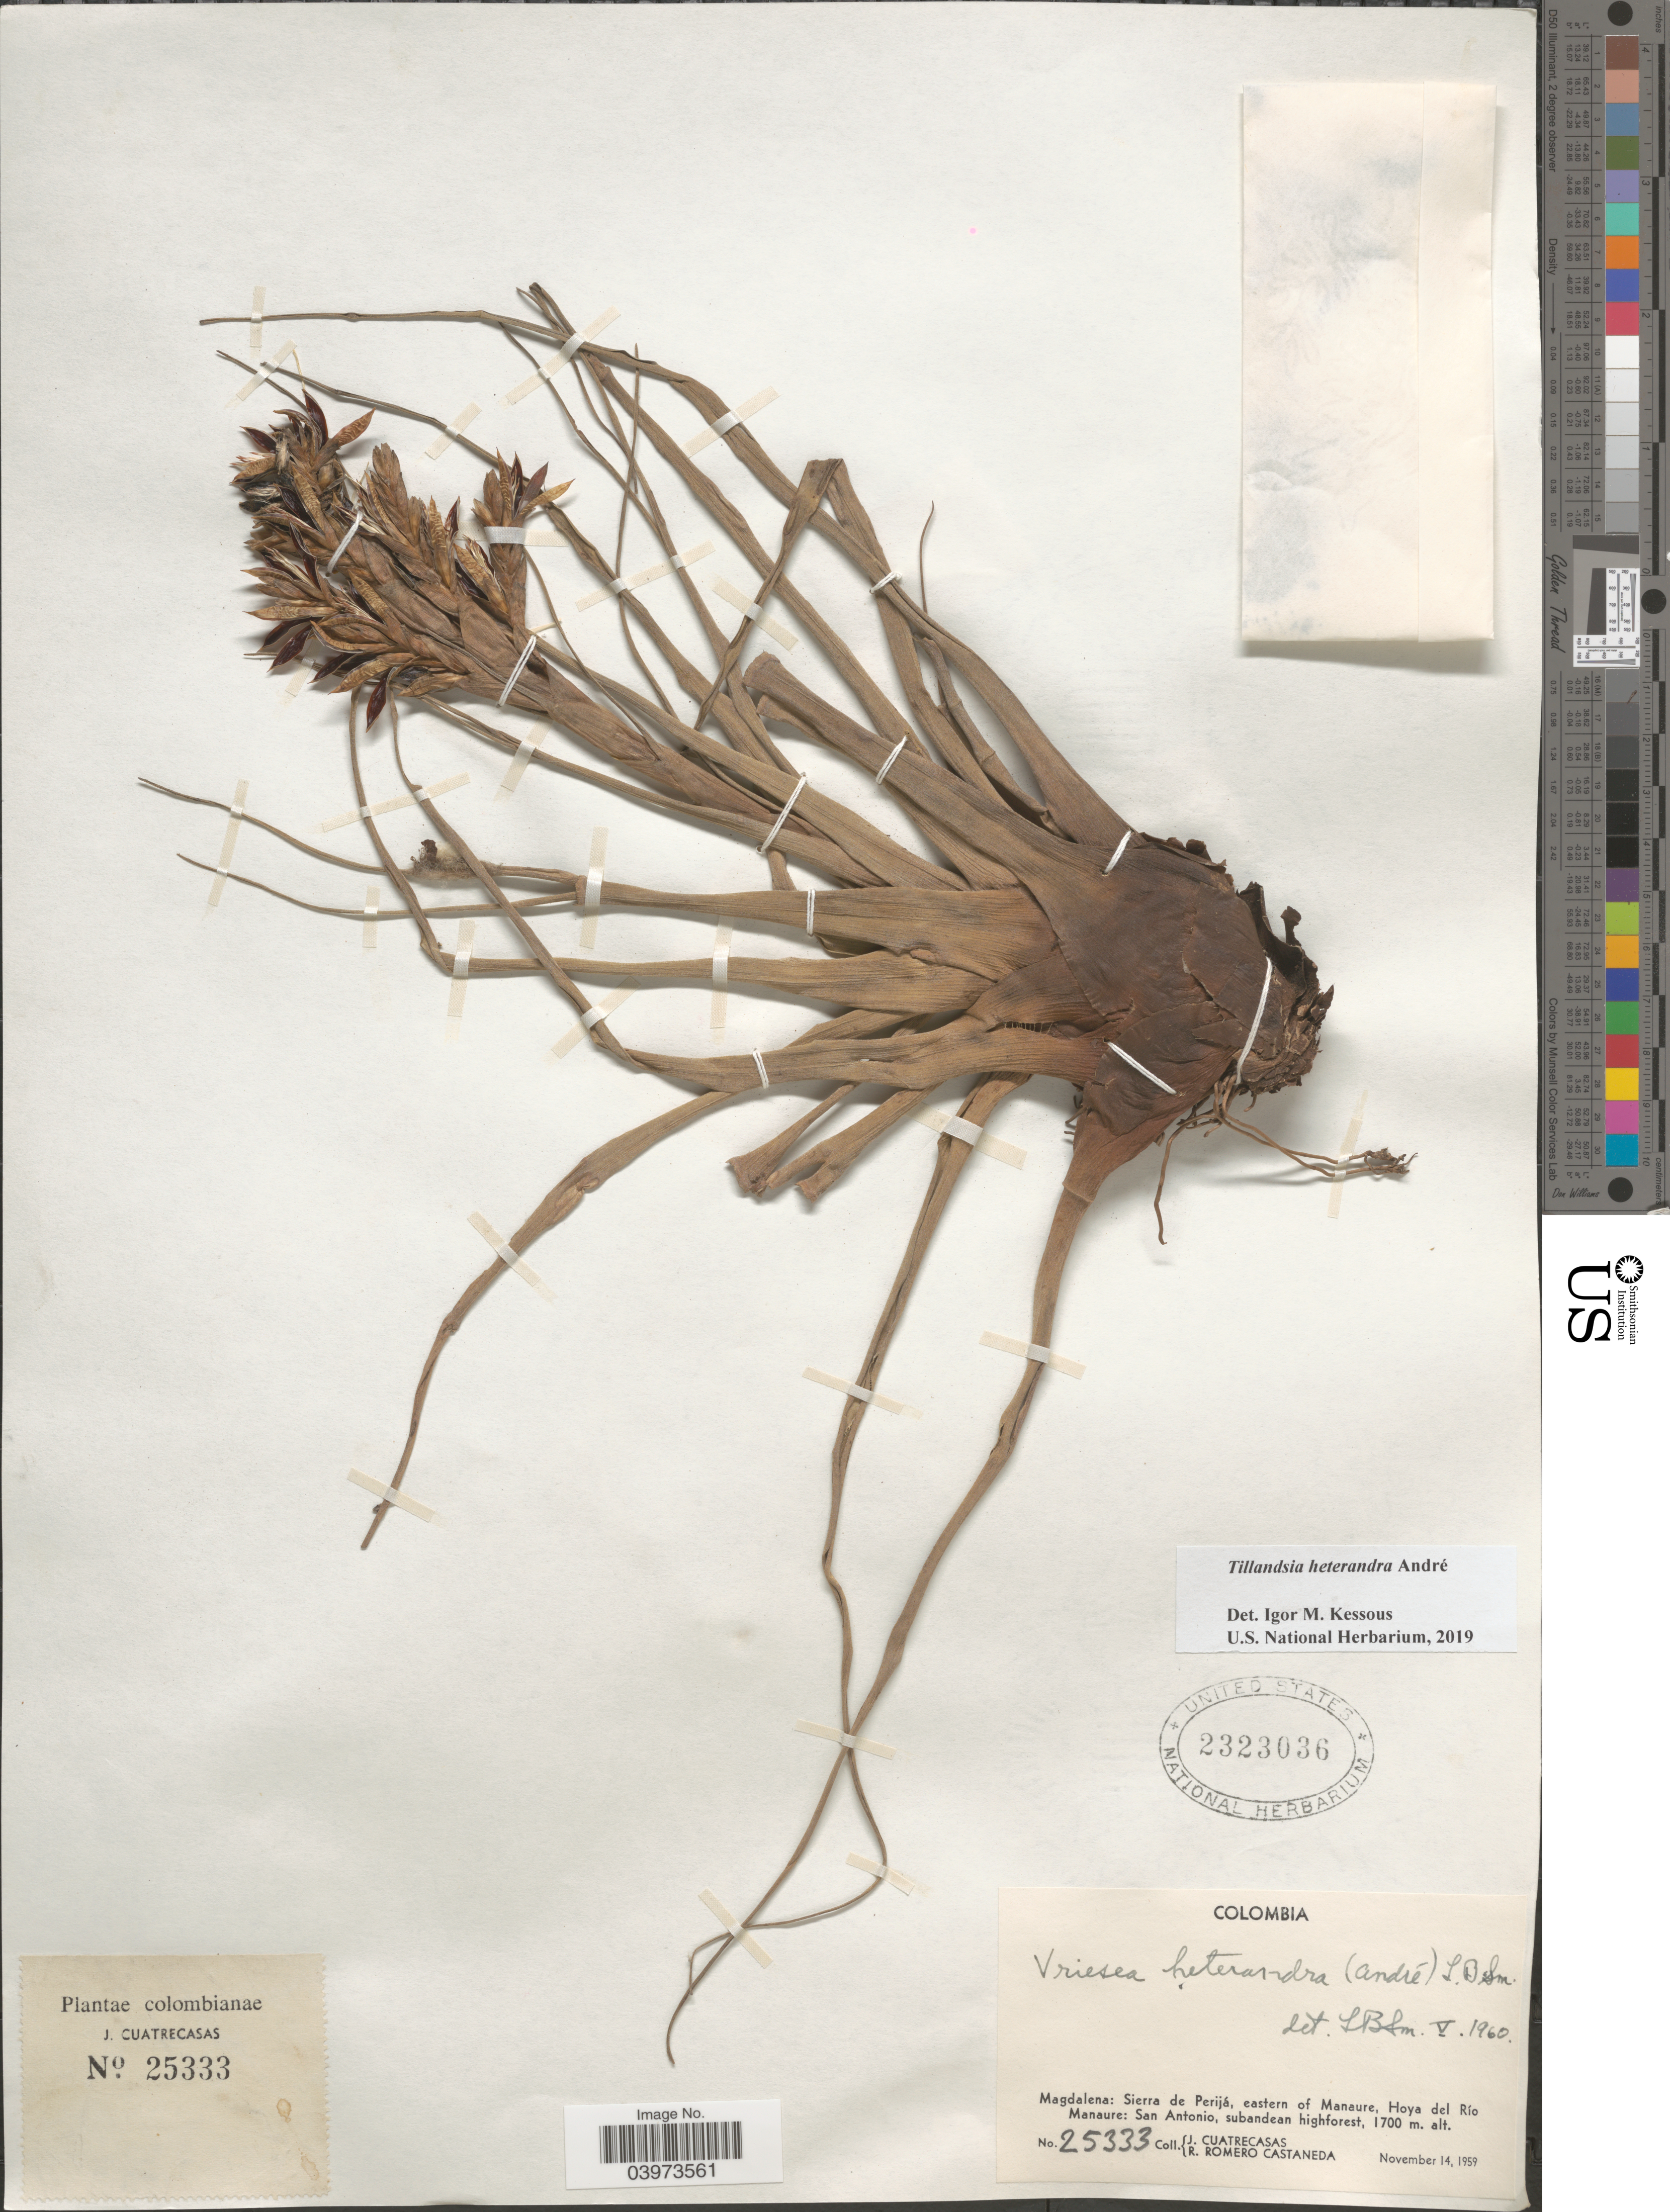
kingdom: Plantae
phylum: Tracheophyta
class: Liliopsida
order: Poales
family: Bromeliaceae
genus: Tillandsia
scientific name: Tillandsia heterandra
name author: André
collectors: J. Cuatrecasas & R. Romero Castañeda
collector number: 25333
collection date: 1959-11-14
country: Colombia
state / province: Magdalena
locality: Sierra de Perijá, eastern of Manaure, Hoya del Río Manaure: San Antonio.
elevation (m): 1700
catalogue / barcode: US 2323036